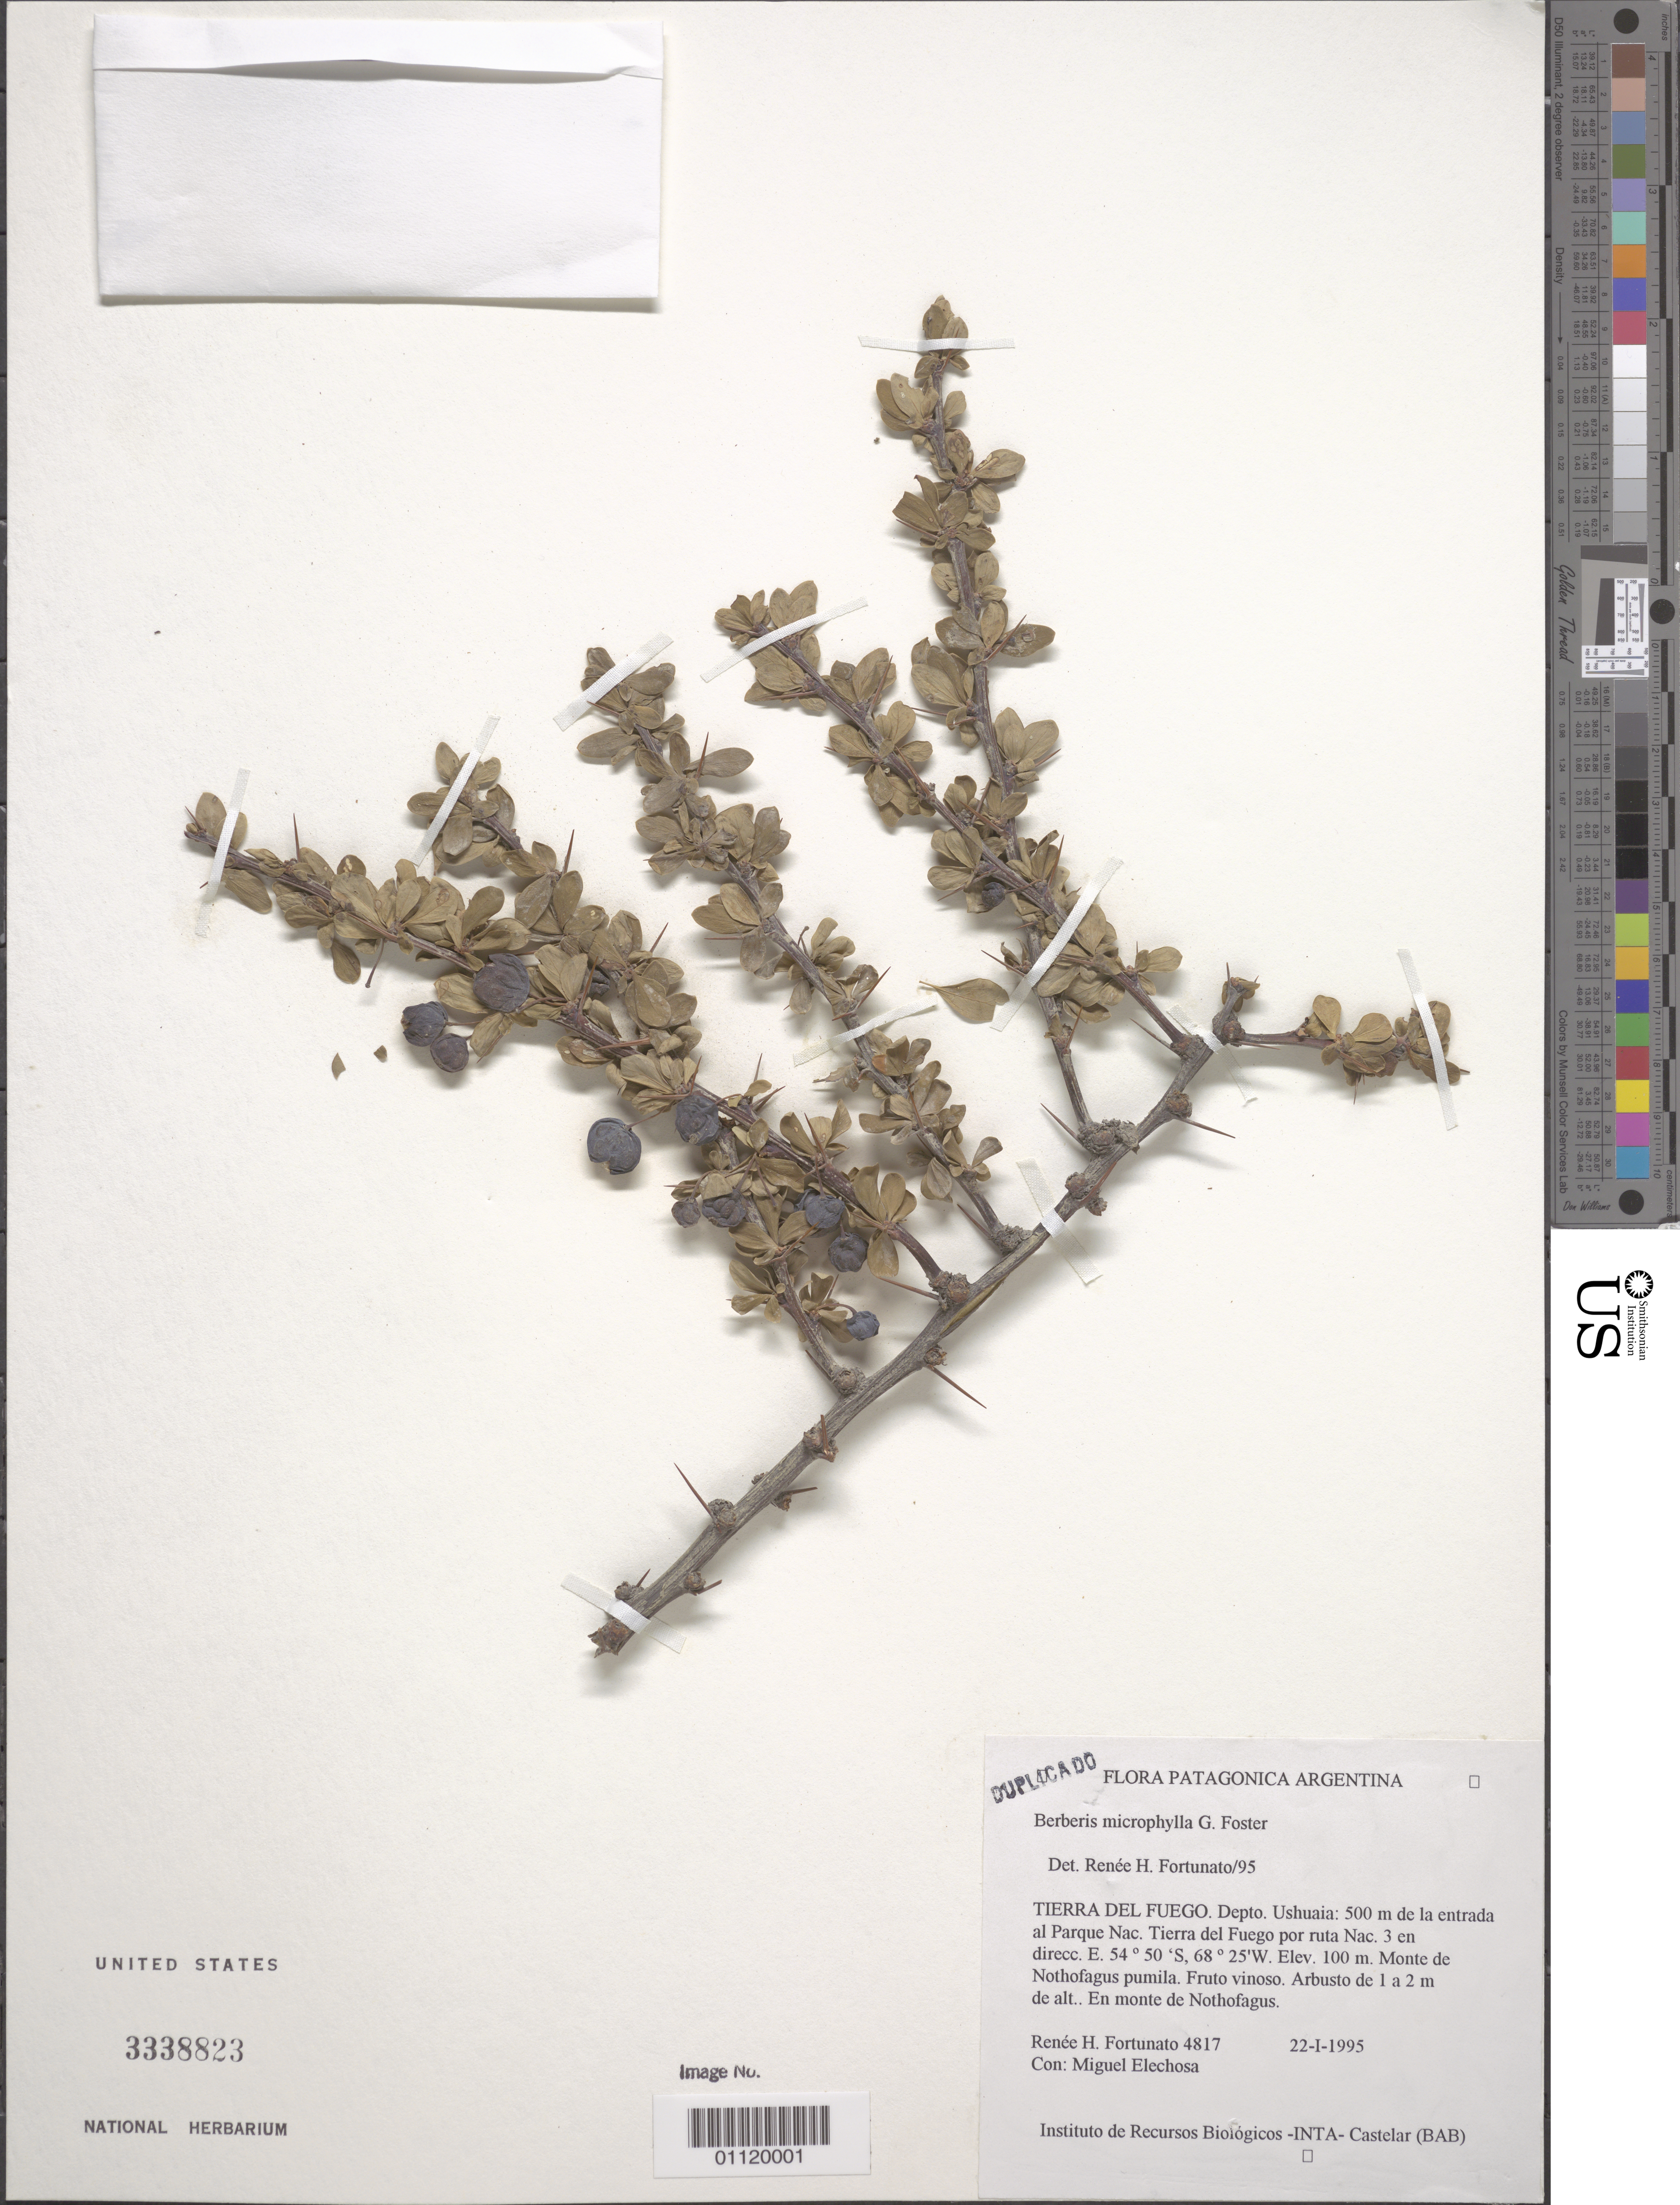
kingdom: Plantae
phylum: Tracheophyta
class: Magnoliopsida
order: Ranunculales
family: Berberidaceae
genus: Berberis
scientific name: Berberis microphylla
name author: G. Forst.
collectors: R. H. Fortunato & M. Elechosa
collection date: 1995-01-22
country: Argentina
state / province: Tierra del Fuego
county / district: Ushuaia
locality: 500 m from the entrance of Tierra del Fuego National Park by National route/path, direction/address 3.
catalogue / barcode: US 3338823